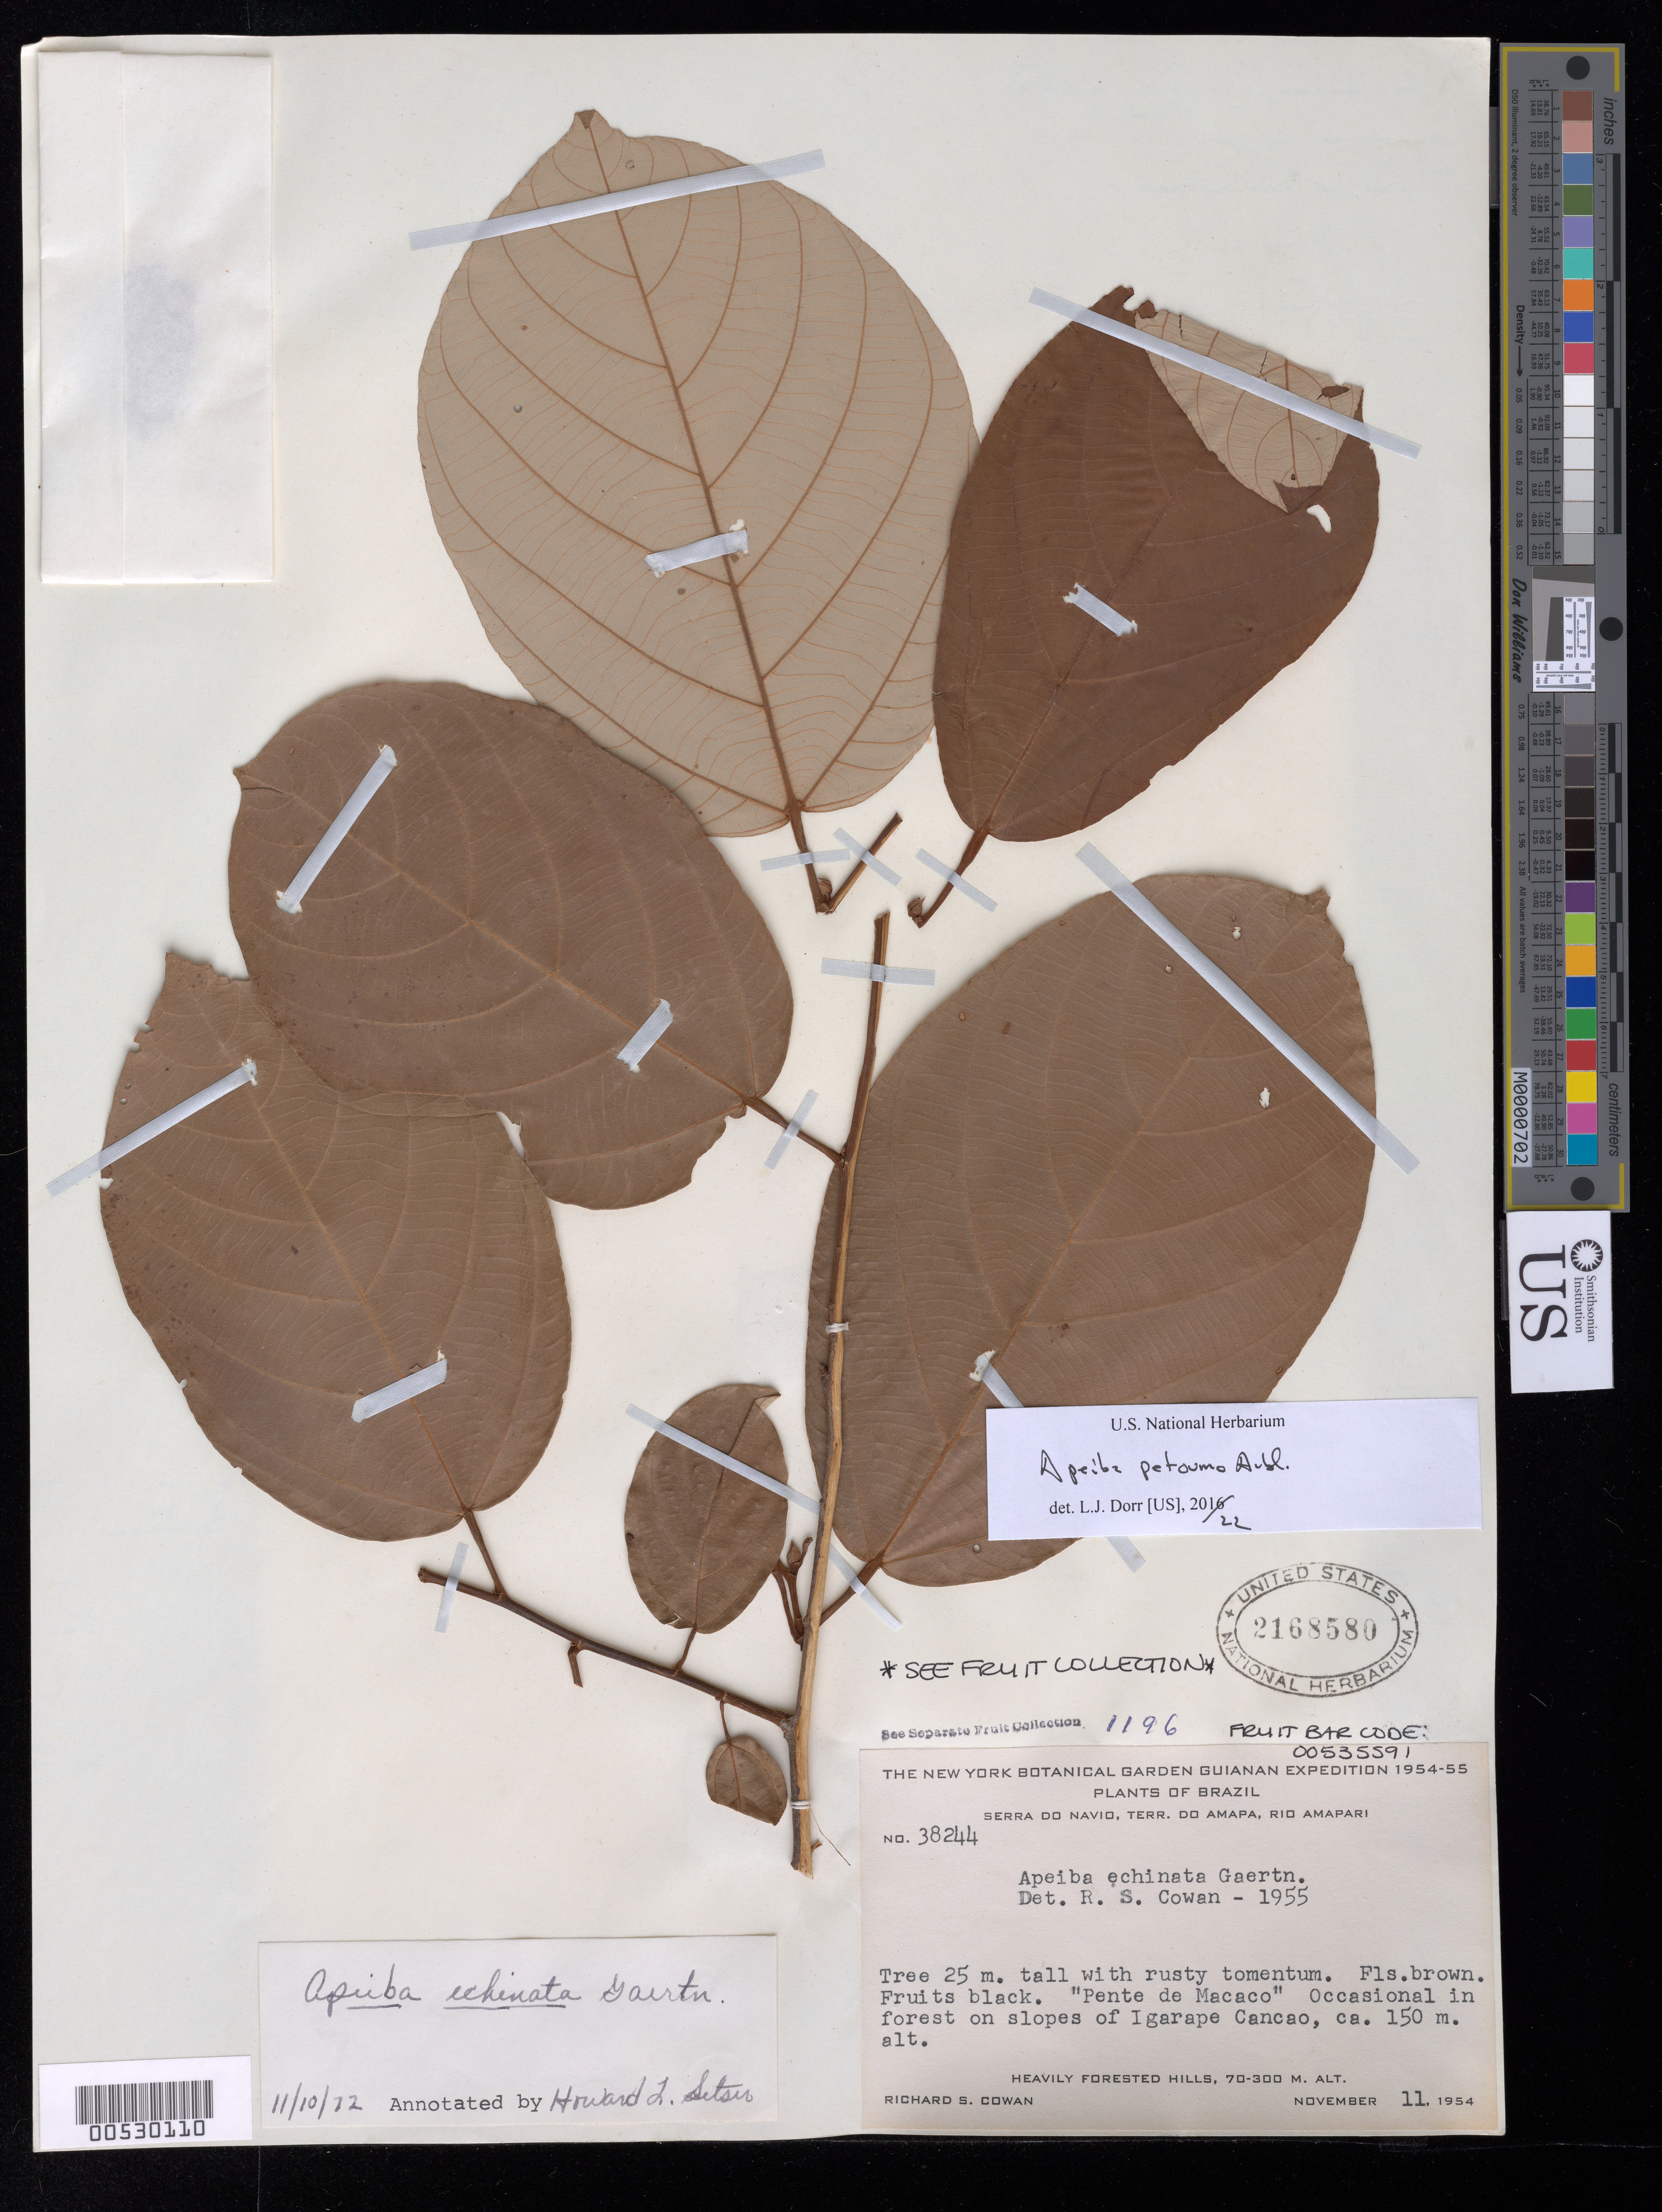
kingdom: Plantae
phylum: Tracheophyta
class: Magnoliopsida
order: Malvales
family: Malvaceae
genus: Apeiba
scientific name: Apeiba petoumo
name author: Aubl.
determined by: Dorr, L. J., (BOT), Smithsonian Institution - National Museum of Natural History (UNITED STATES)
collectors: R. S. Cowan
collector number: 38244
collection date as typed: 11 Nov 1954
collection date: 1954-11-11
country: Brazil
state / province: Amapá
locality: Rio Amapari, Igarape Cancao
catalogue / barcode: US 2168580